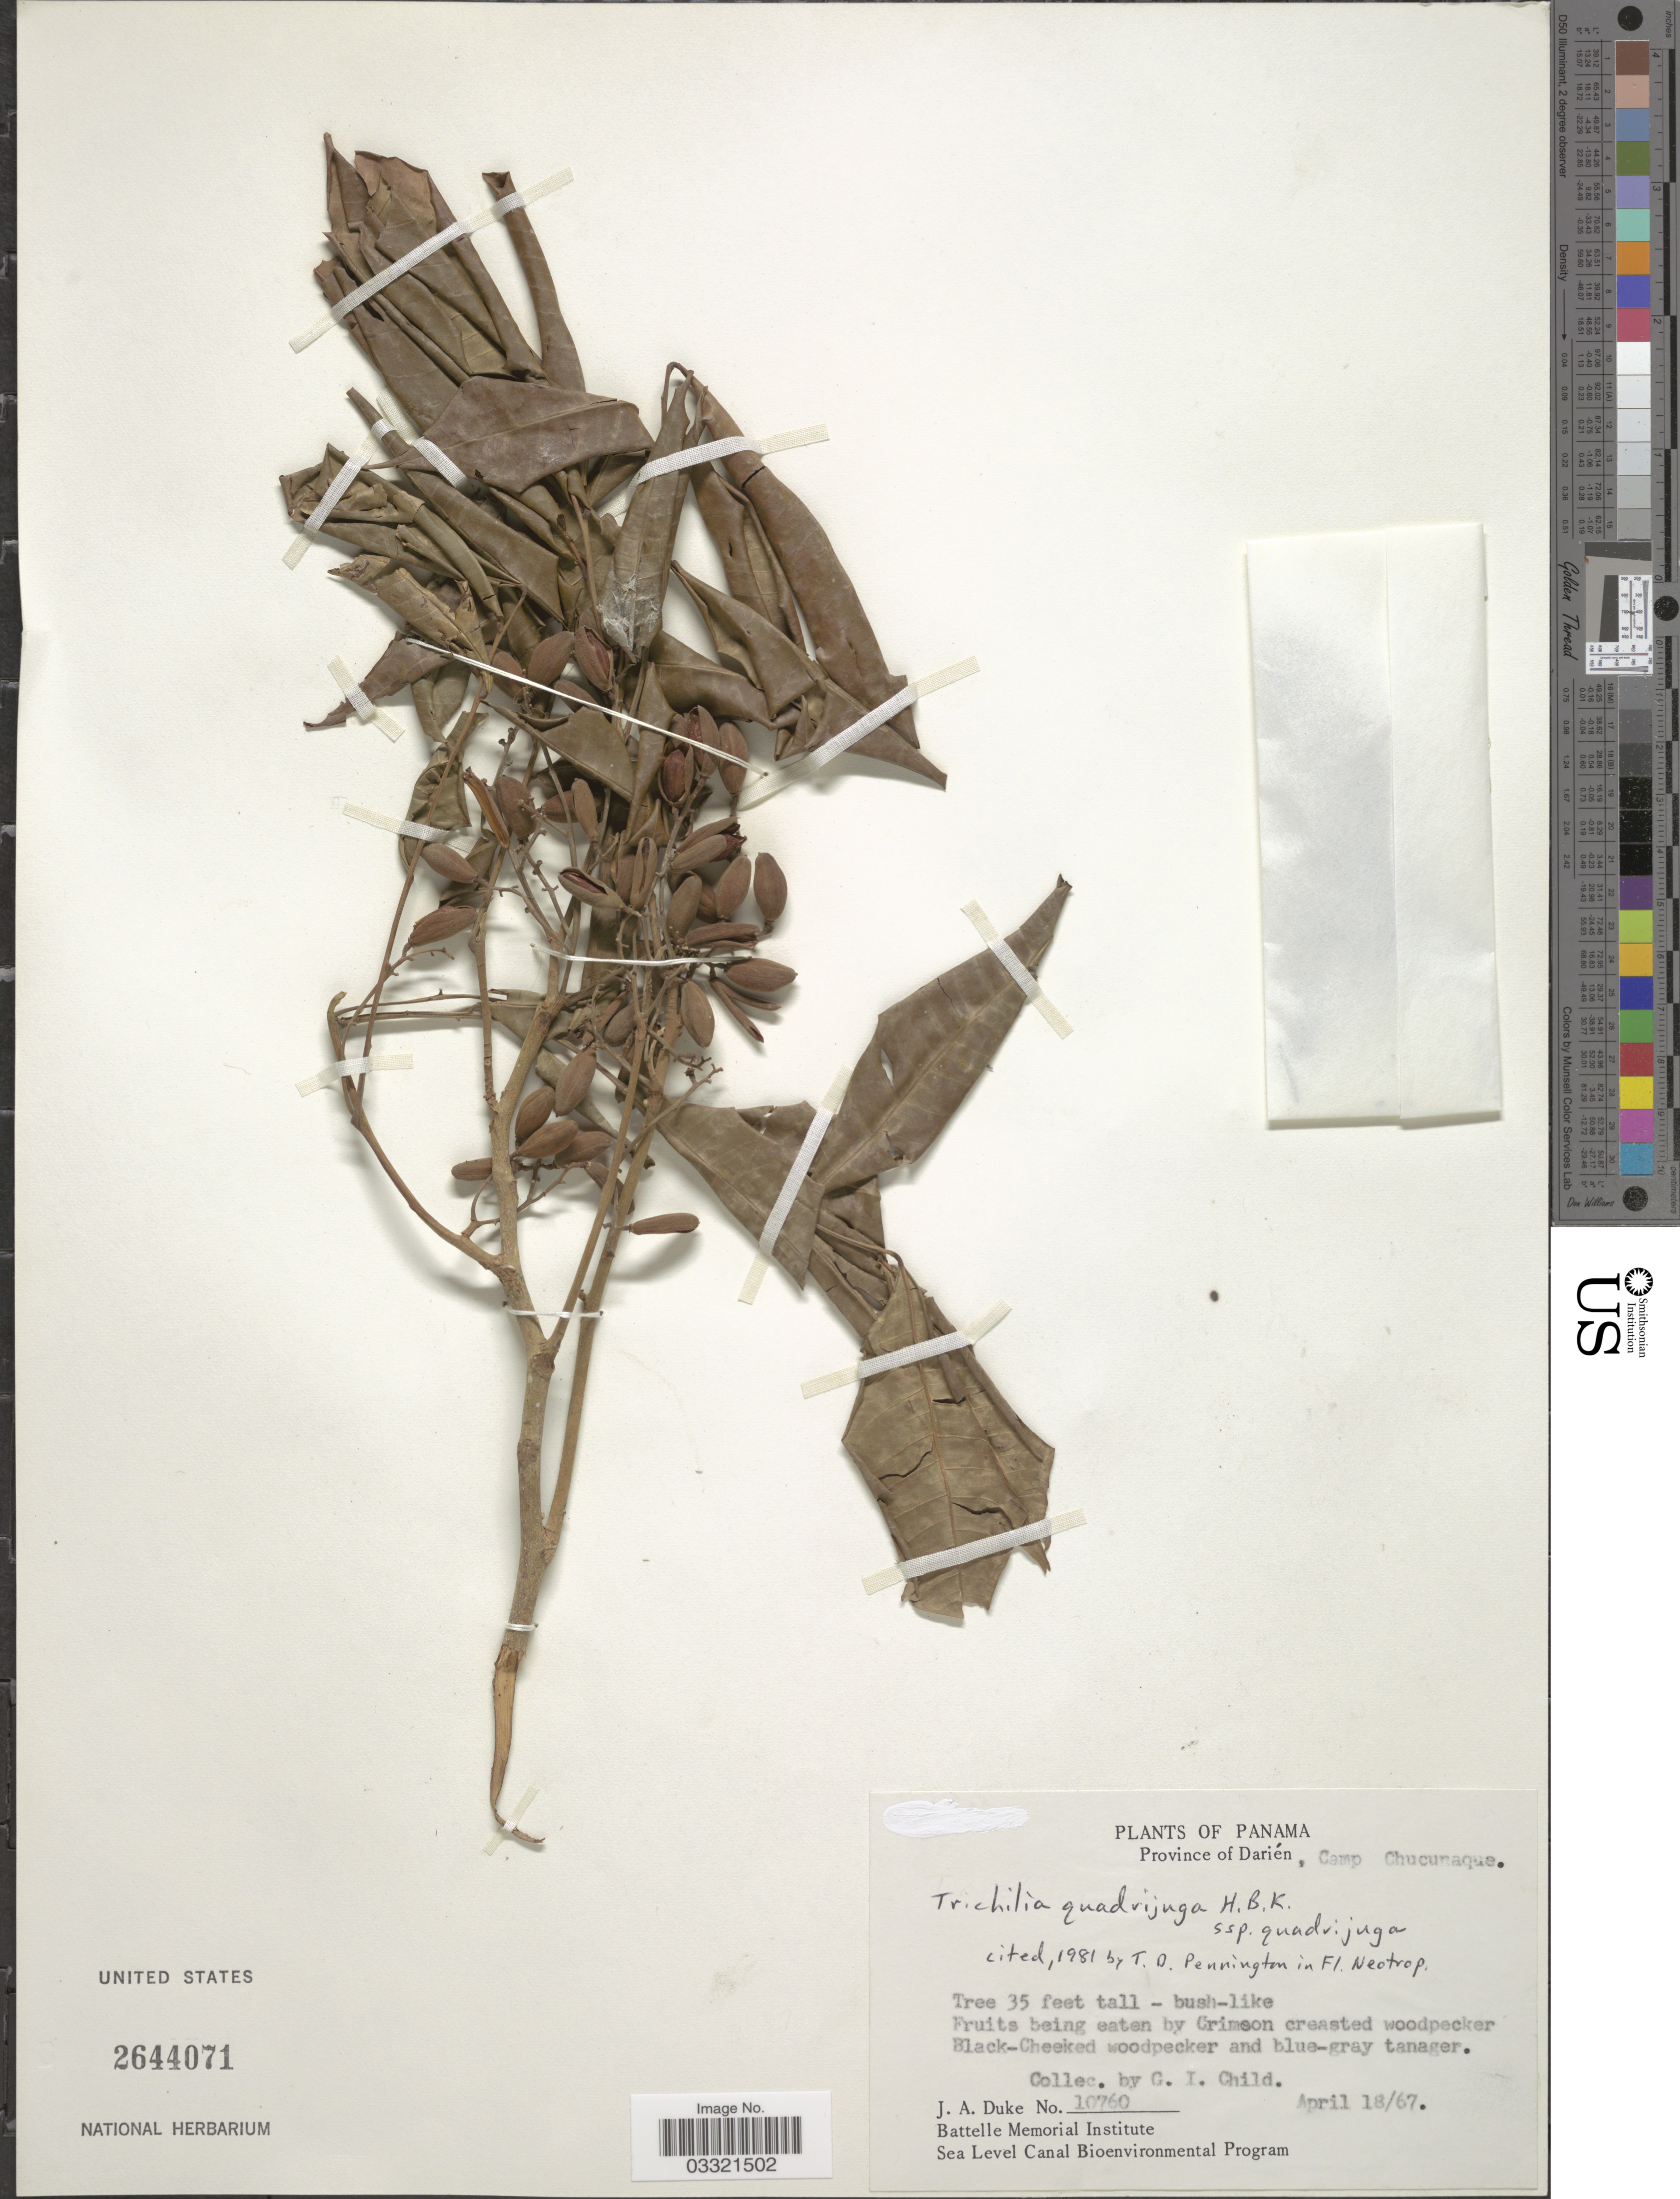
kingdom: Plantae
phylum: Tracheophyta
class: Magnoliopsida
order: Sapindales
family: Meliaceae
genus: Trichilia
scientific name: Trichilia quadrijuga subsp. quadrijuga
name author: Kunth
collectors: J. A. Duke & G. Child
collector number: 10760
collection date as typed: Transcribed d/m/y: 18/4/67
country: Panama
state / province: Darién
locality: Camp Chucunaque.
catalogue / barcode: US 2644071